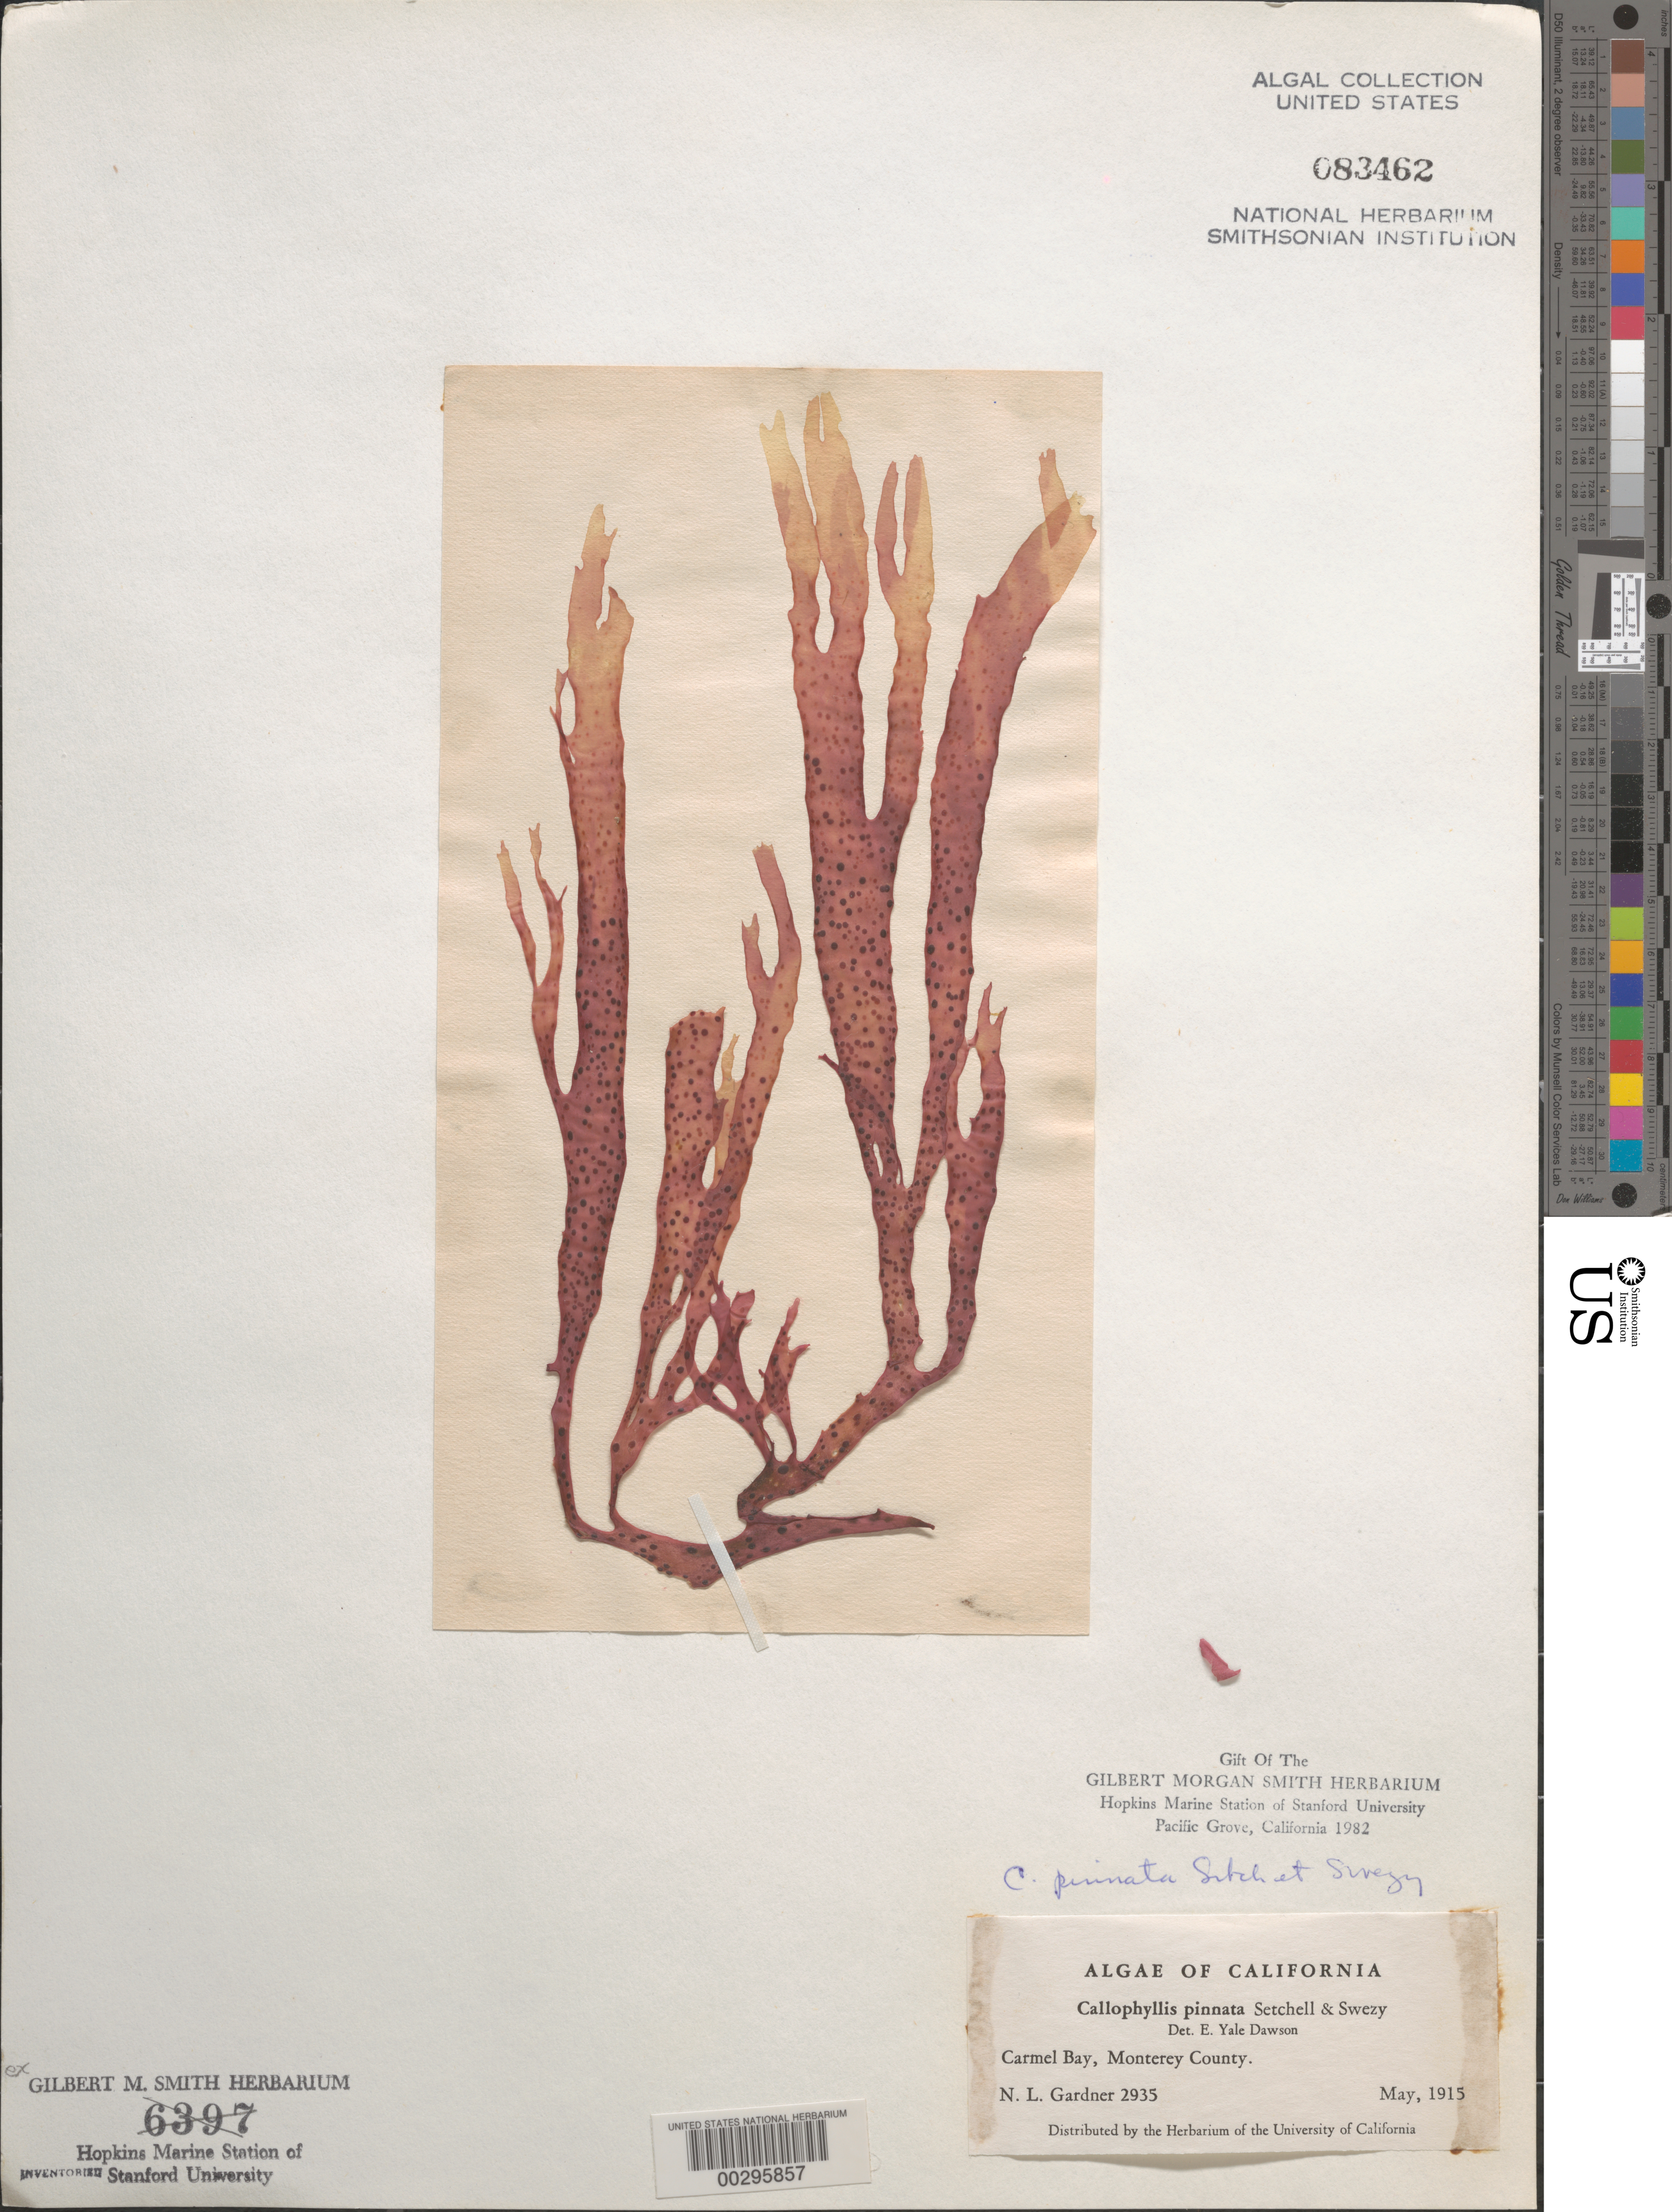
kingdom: Plantae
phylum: Rhodophyta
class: Florideophyceae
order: Gigartinales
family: Kallymeniaceae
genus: Callophyllis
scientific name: Callophyllis pinnata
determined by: Dawson, E. Y.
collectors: N. Gardner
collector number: NLG 2935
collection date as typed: May 1915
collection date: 1915-05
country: United States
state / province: California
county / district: Monterey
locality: Carmel Bay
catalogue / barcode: US 83462